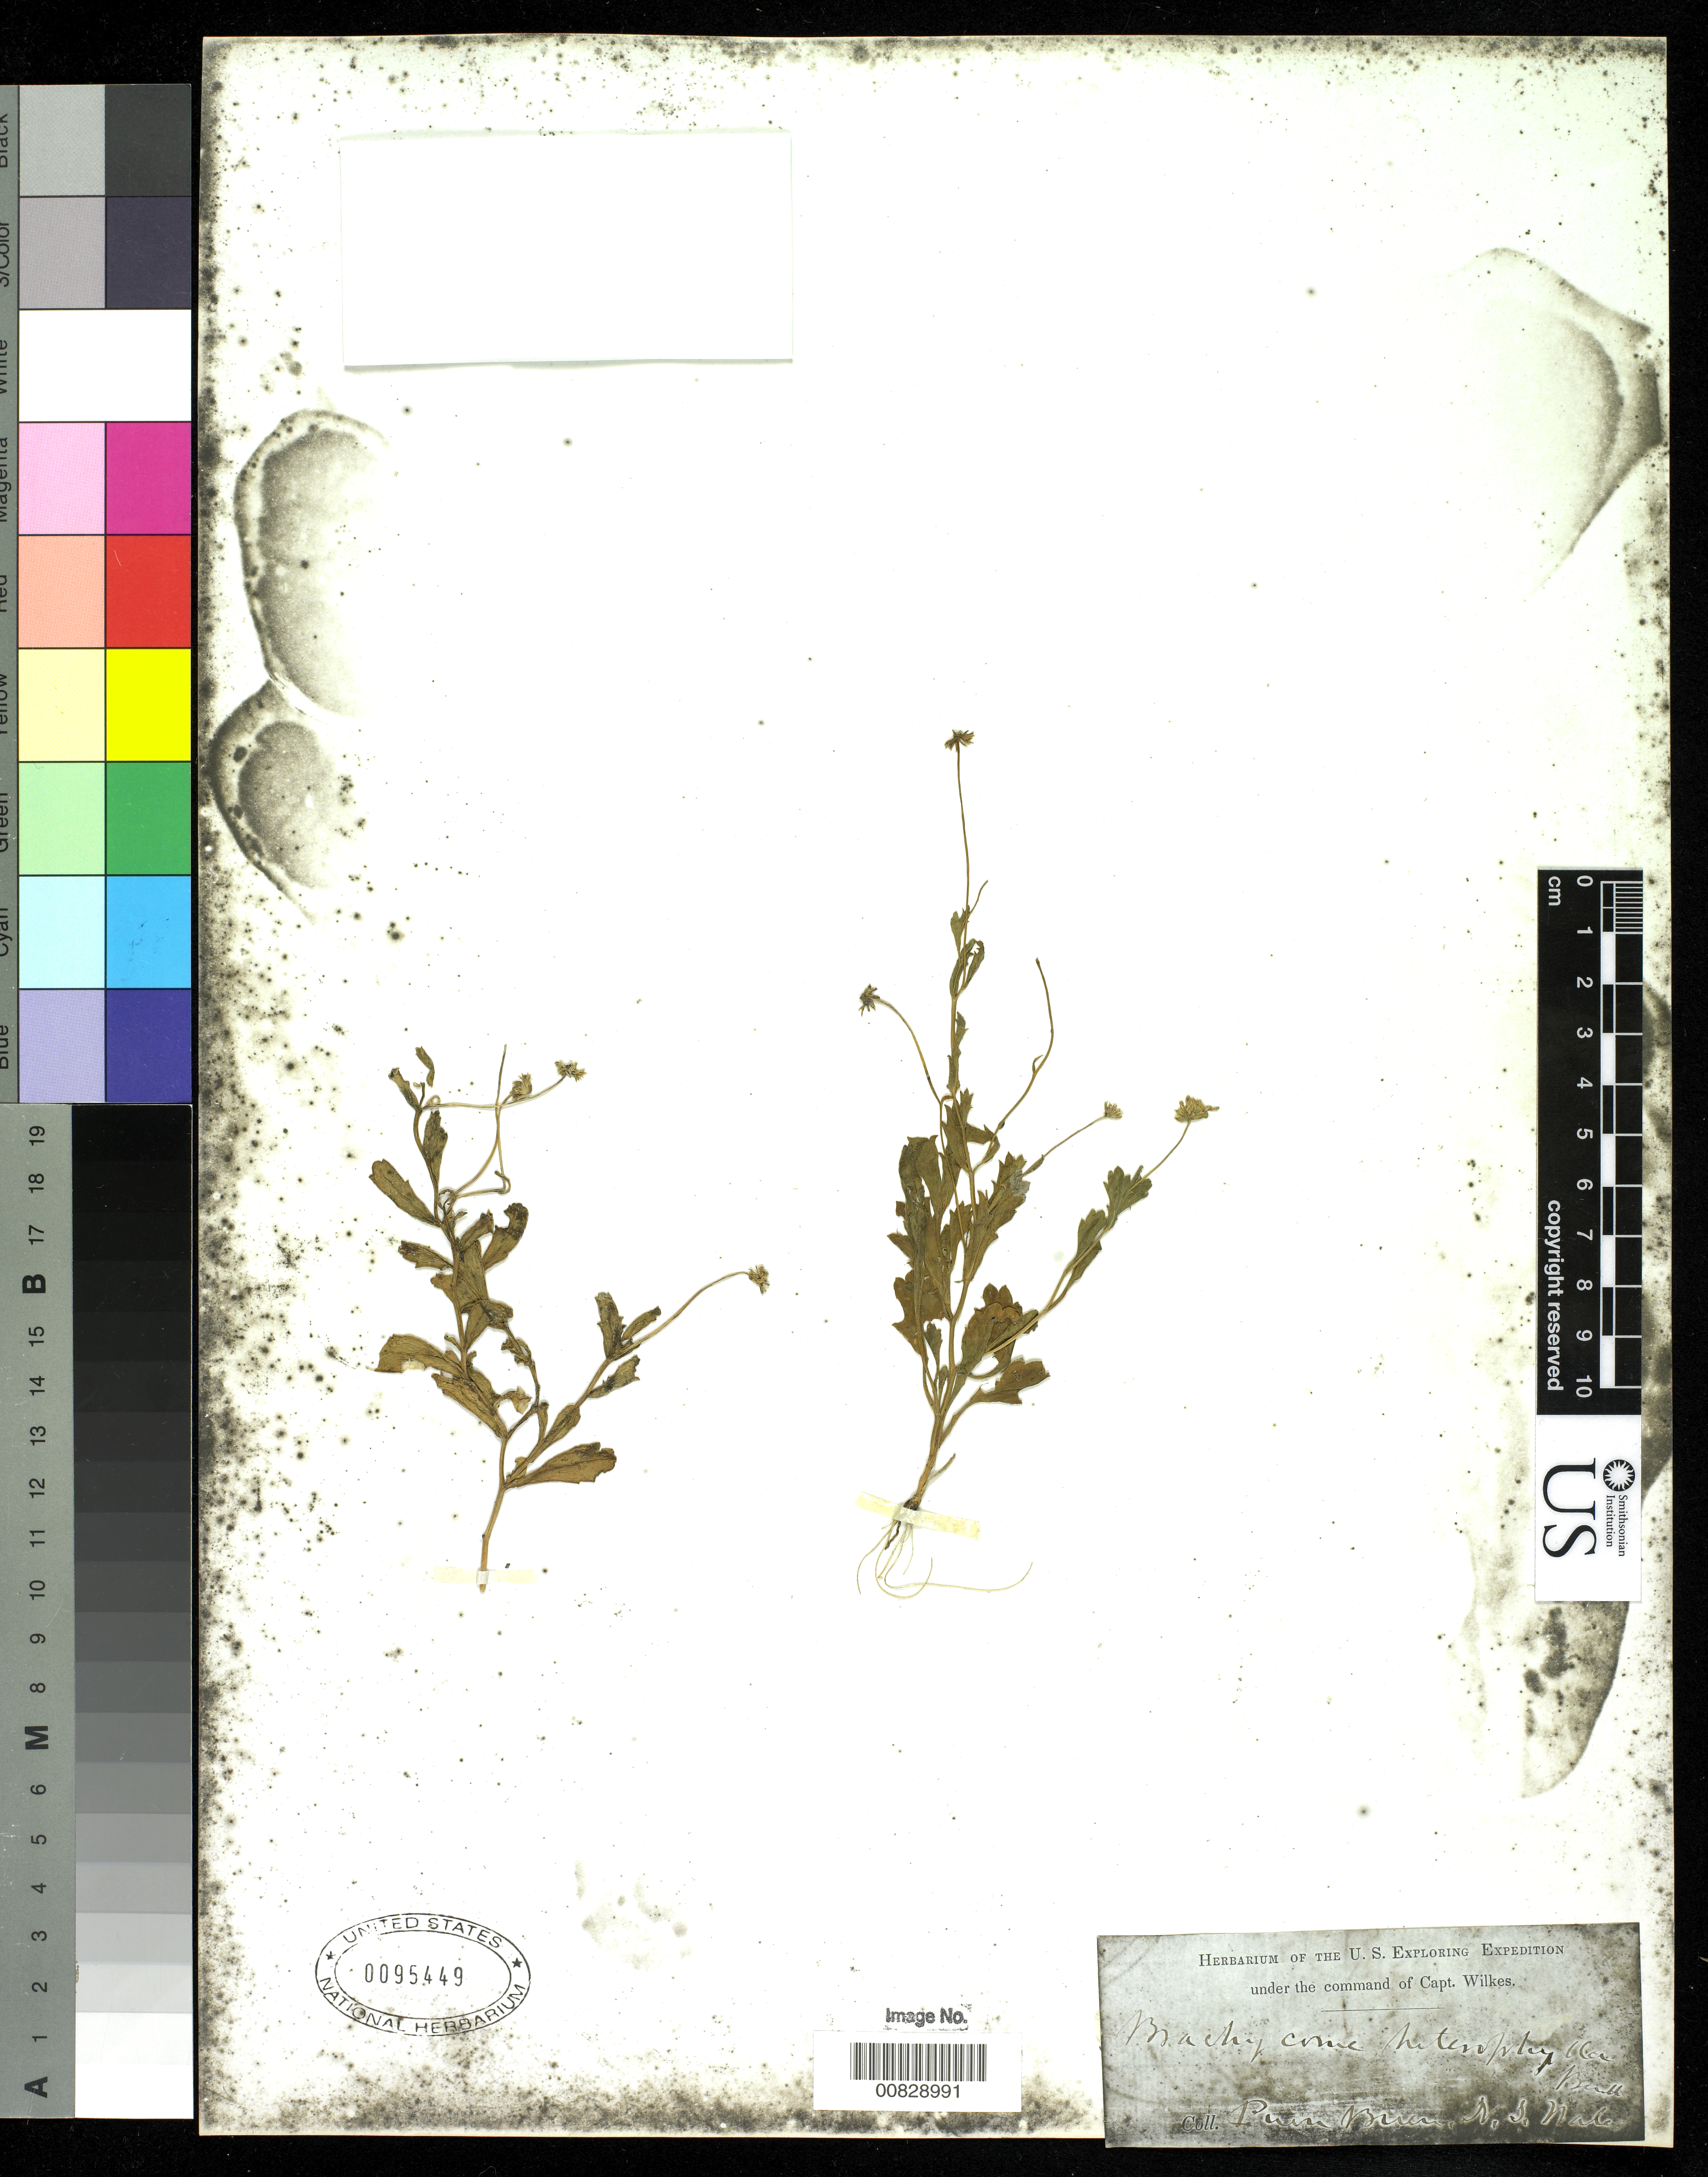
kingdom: Plantae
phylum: Tracheophyta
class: Magnoliopsida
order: Asterales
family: Asteraceae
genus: Brachyscome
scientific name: Brachyscome heterophylla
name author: Benth.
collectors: Wilkes Explor. Exped.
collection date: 1838/1842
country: Australia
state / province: New South Wales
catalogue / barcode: US 95449